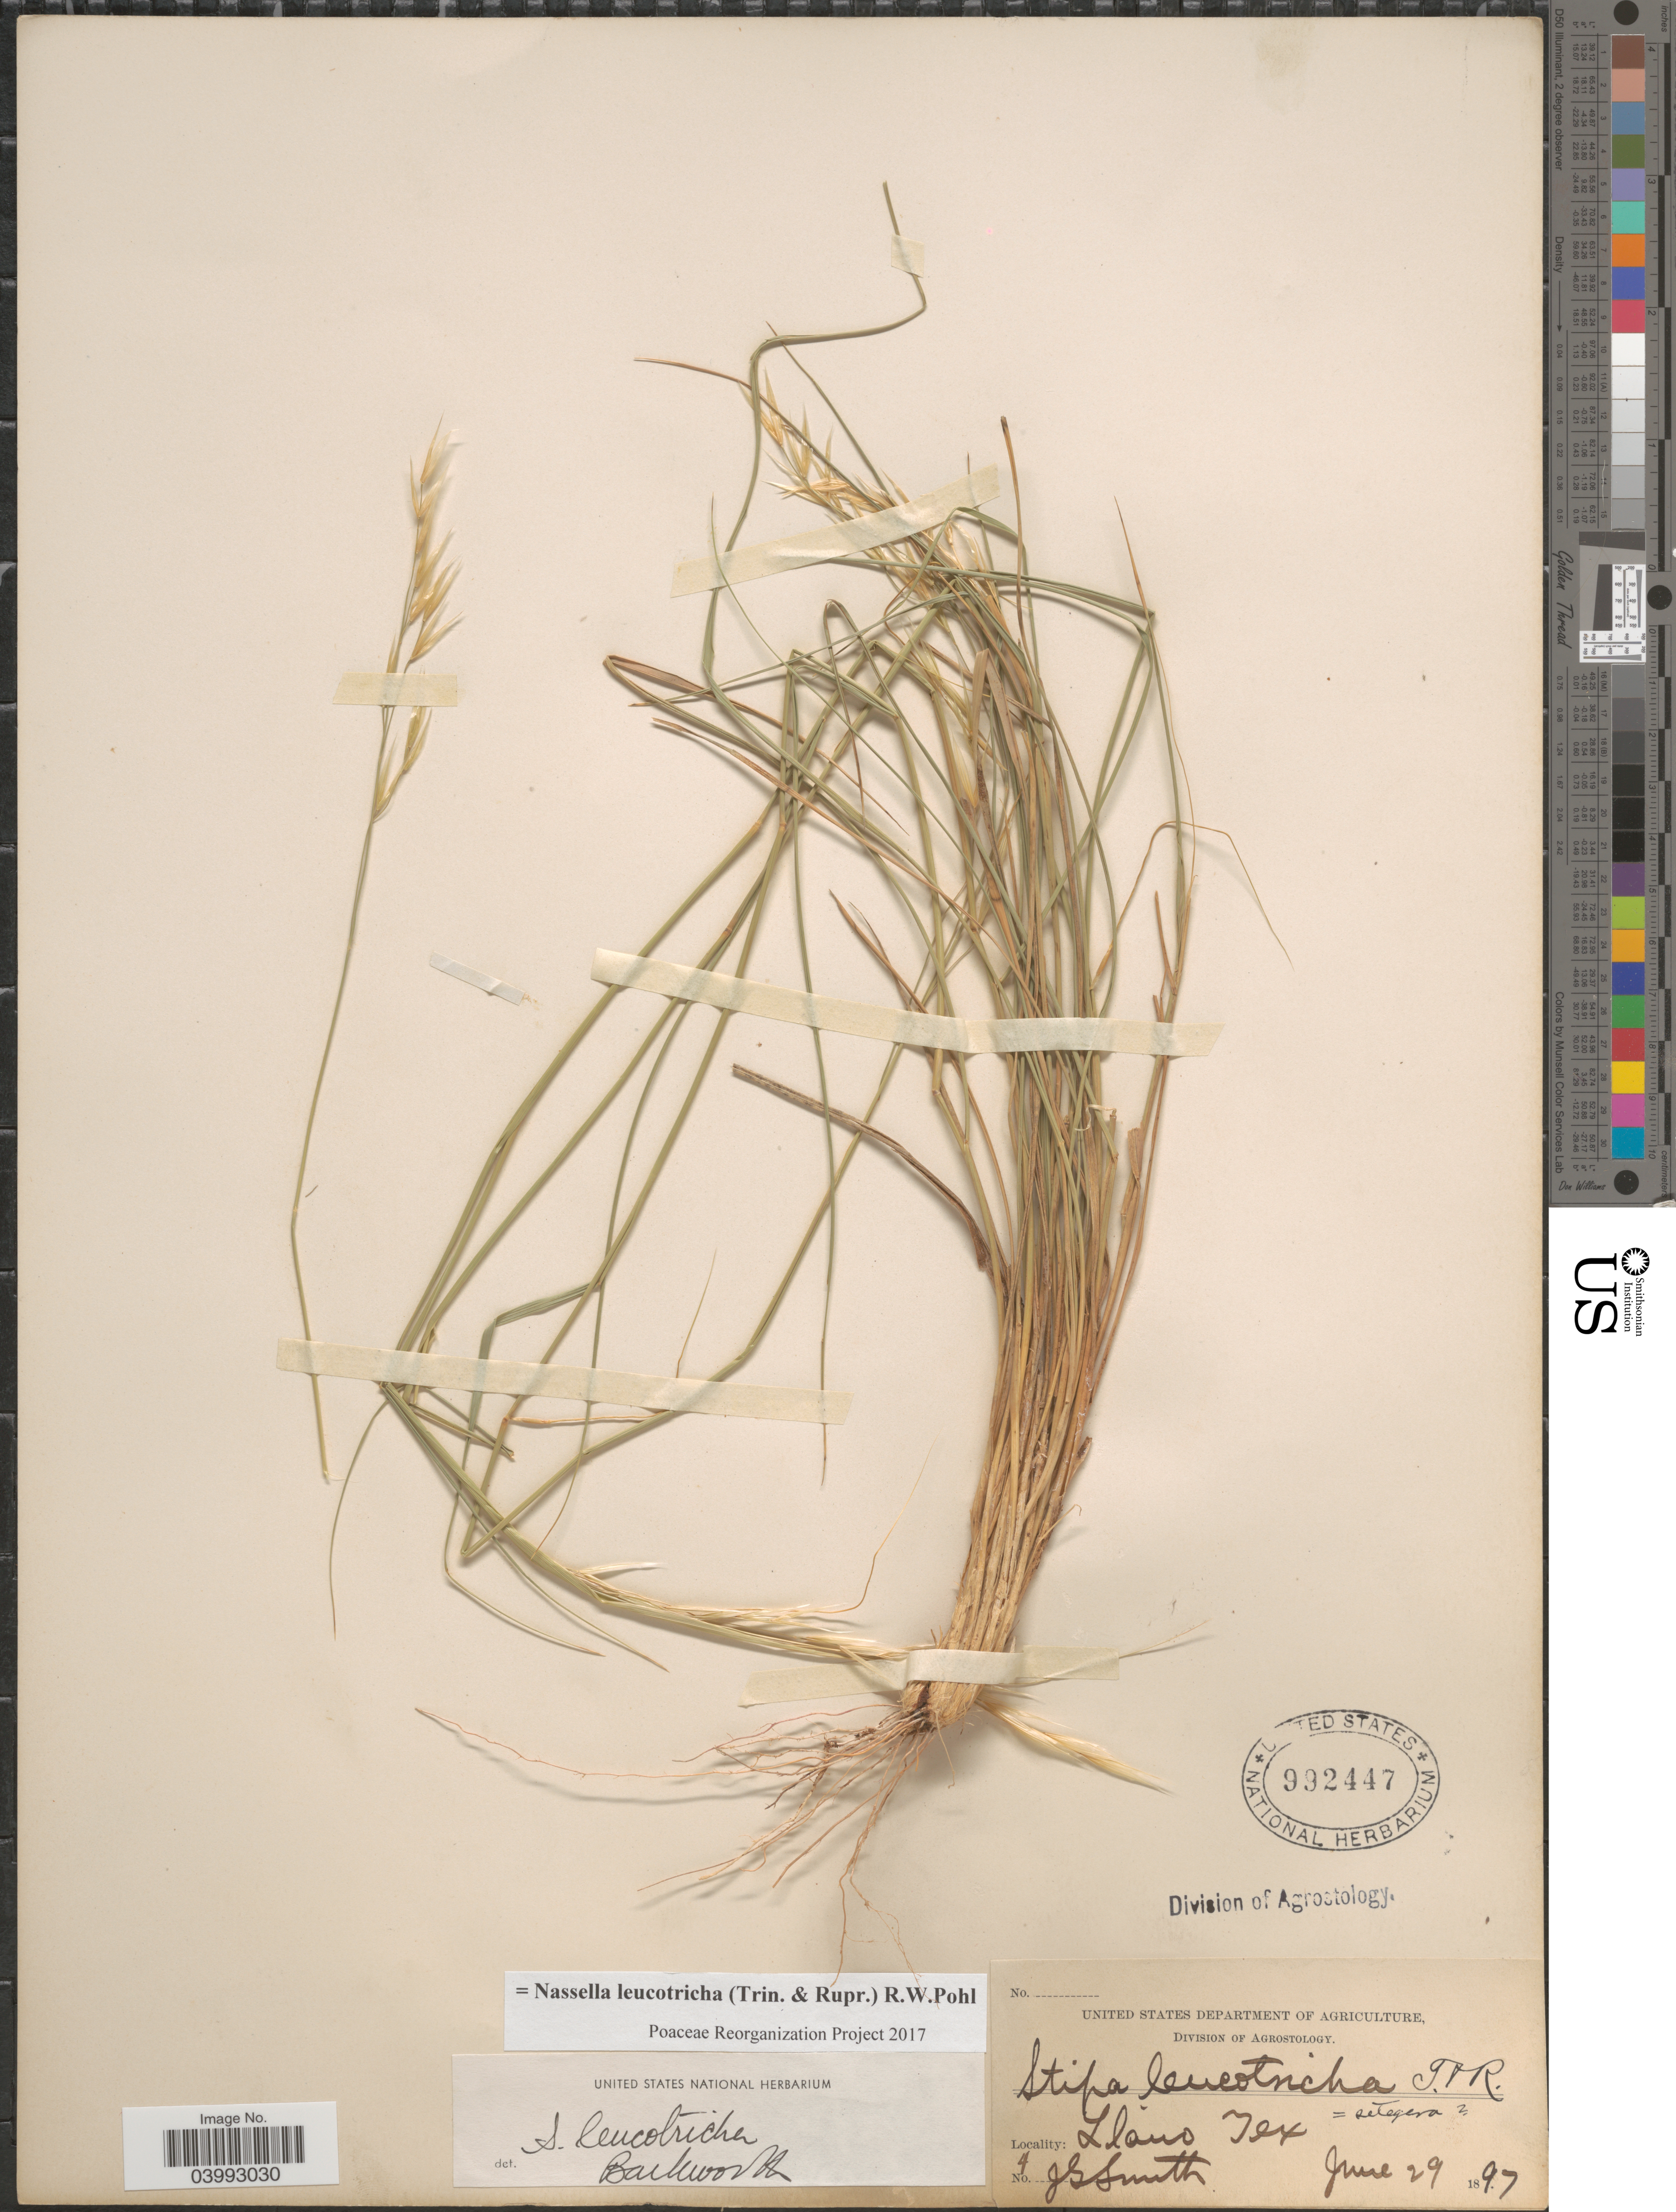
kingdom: Plantae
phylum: Tracheophyta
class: Liliopsida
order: Poales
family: Poaceae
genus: Nassella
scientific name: Nassella leucotricha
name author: (Trin. & Rupr.) R.W. Pohl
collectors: J. G. Smith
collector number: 4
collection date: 1897-06-29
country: United States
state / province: Texas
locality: Llano.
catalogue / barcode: US 992447